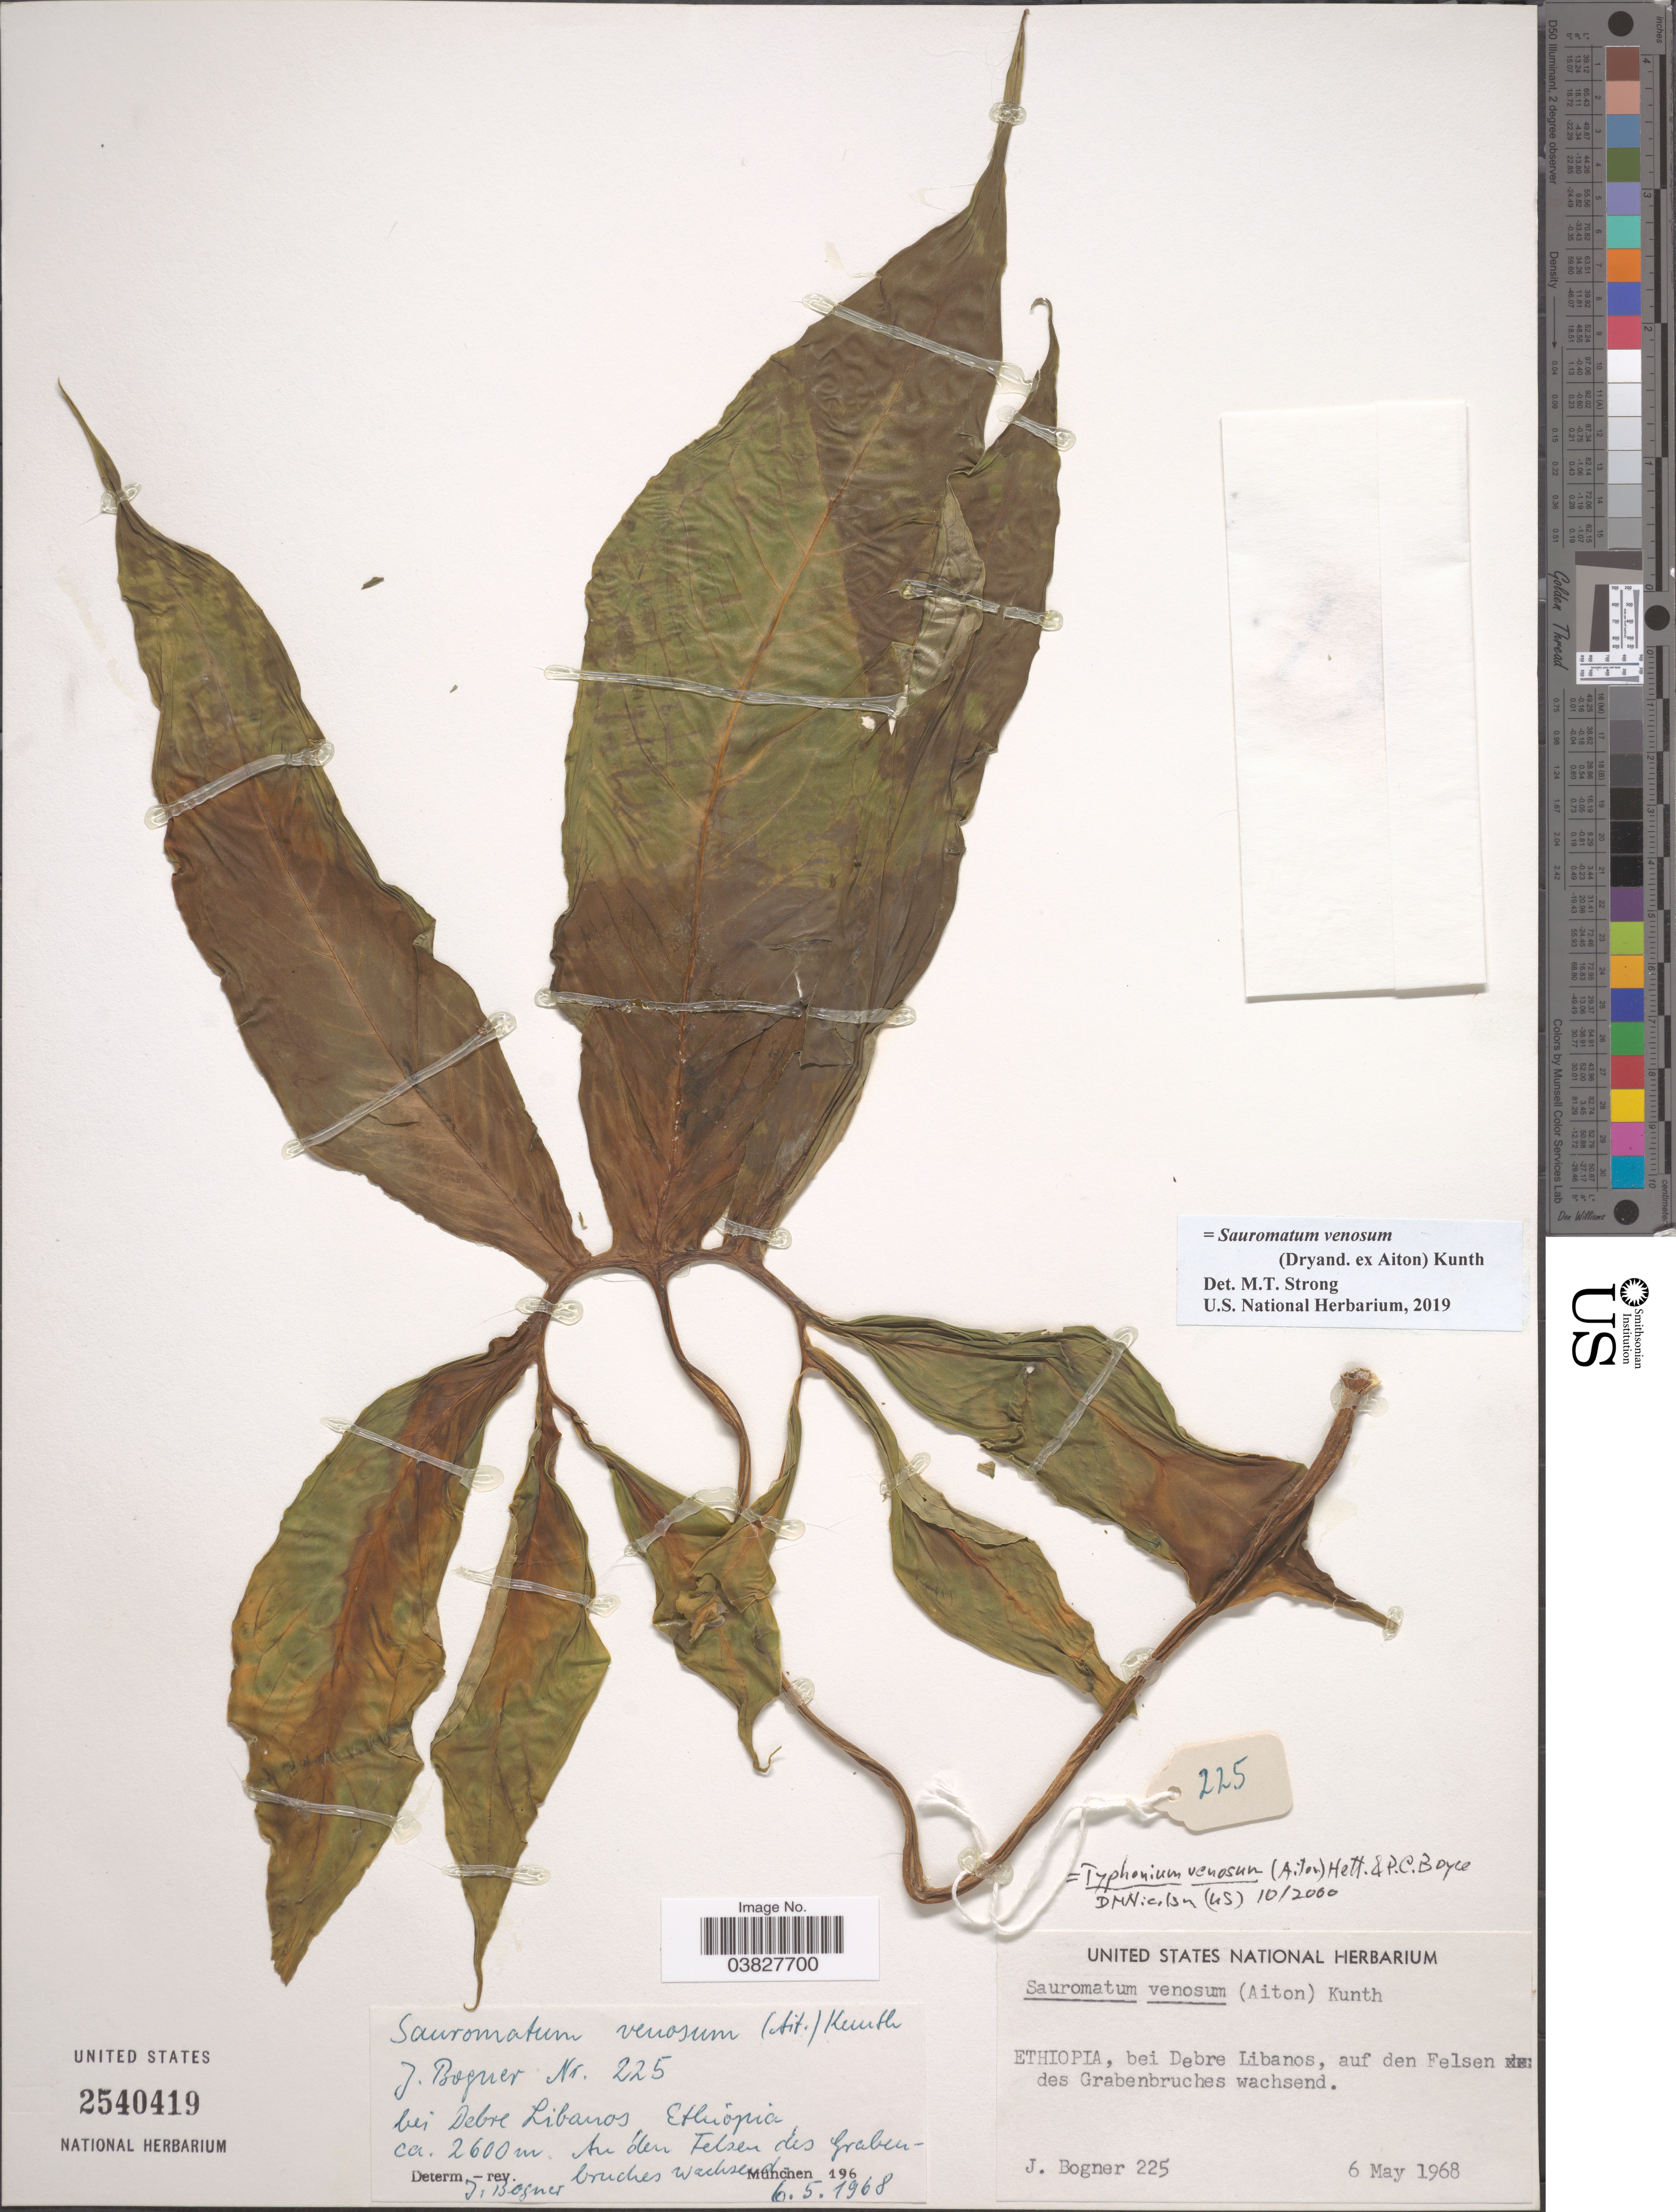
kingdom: Plantae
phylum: Tracheophyta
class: Liliopsida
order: Alismatales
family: Araceae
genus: Sauromatum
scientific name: Sauromatum venosum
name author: (Aiton) Schott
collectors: J. Bogner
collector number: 225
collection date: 1968-05-06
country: Ethiopia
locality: Bei Debre Libanos, auf den Felsen des Grabenbruches wachsend.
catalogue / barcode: US 2540419